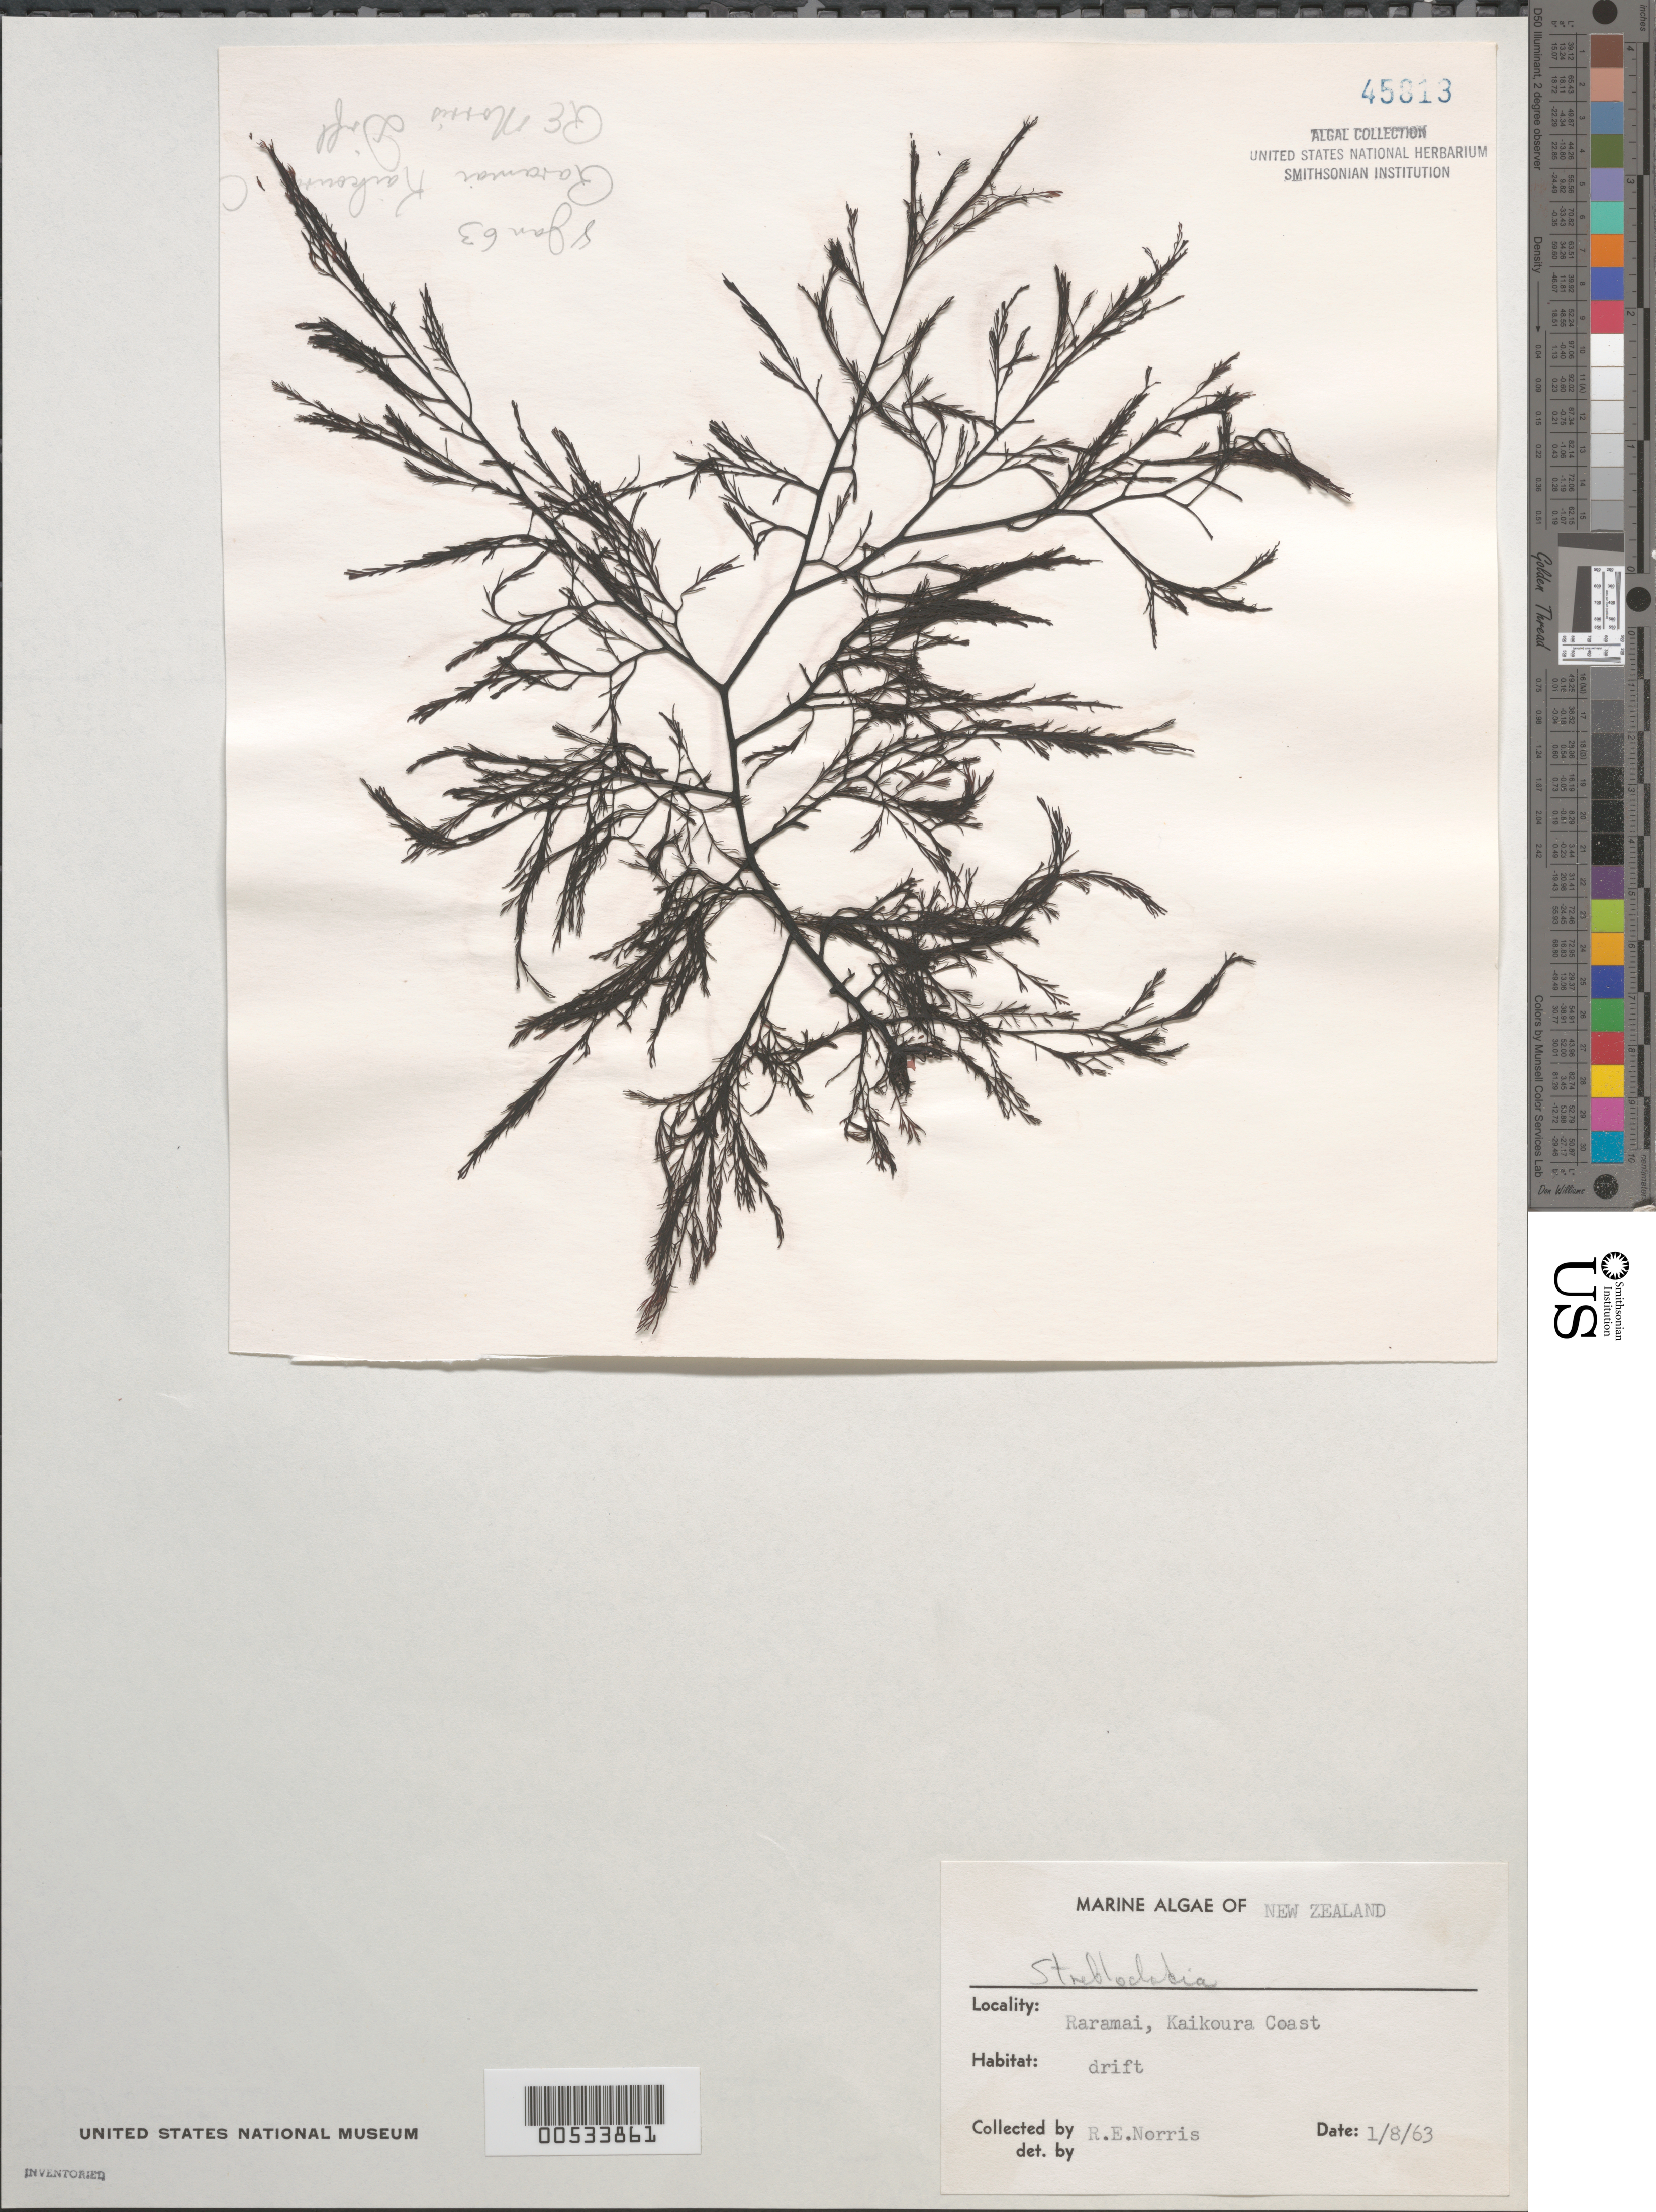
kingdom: Plantae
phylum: Rhodophyta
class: Florideophyceae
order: Ceramiales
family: Rhodomelaceae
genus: Streblocladia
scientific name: Streblocladia sp.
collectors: R. E. Norris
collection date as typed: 08 Jan 1963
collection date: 1963-01-08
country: New Zealand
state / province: Canterbury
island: South Island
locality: Raramai, Kaikoura coast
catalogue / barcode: US 45813